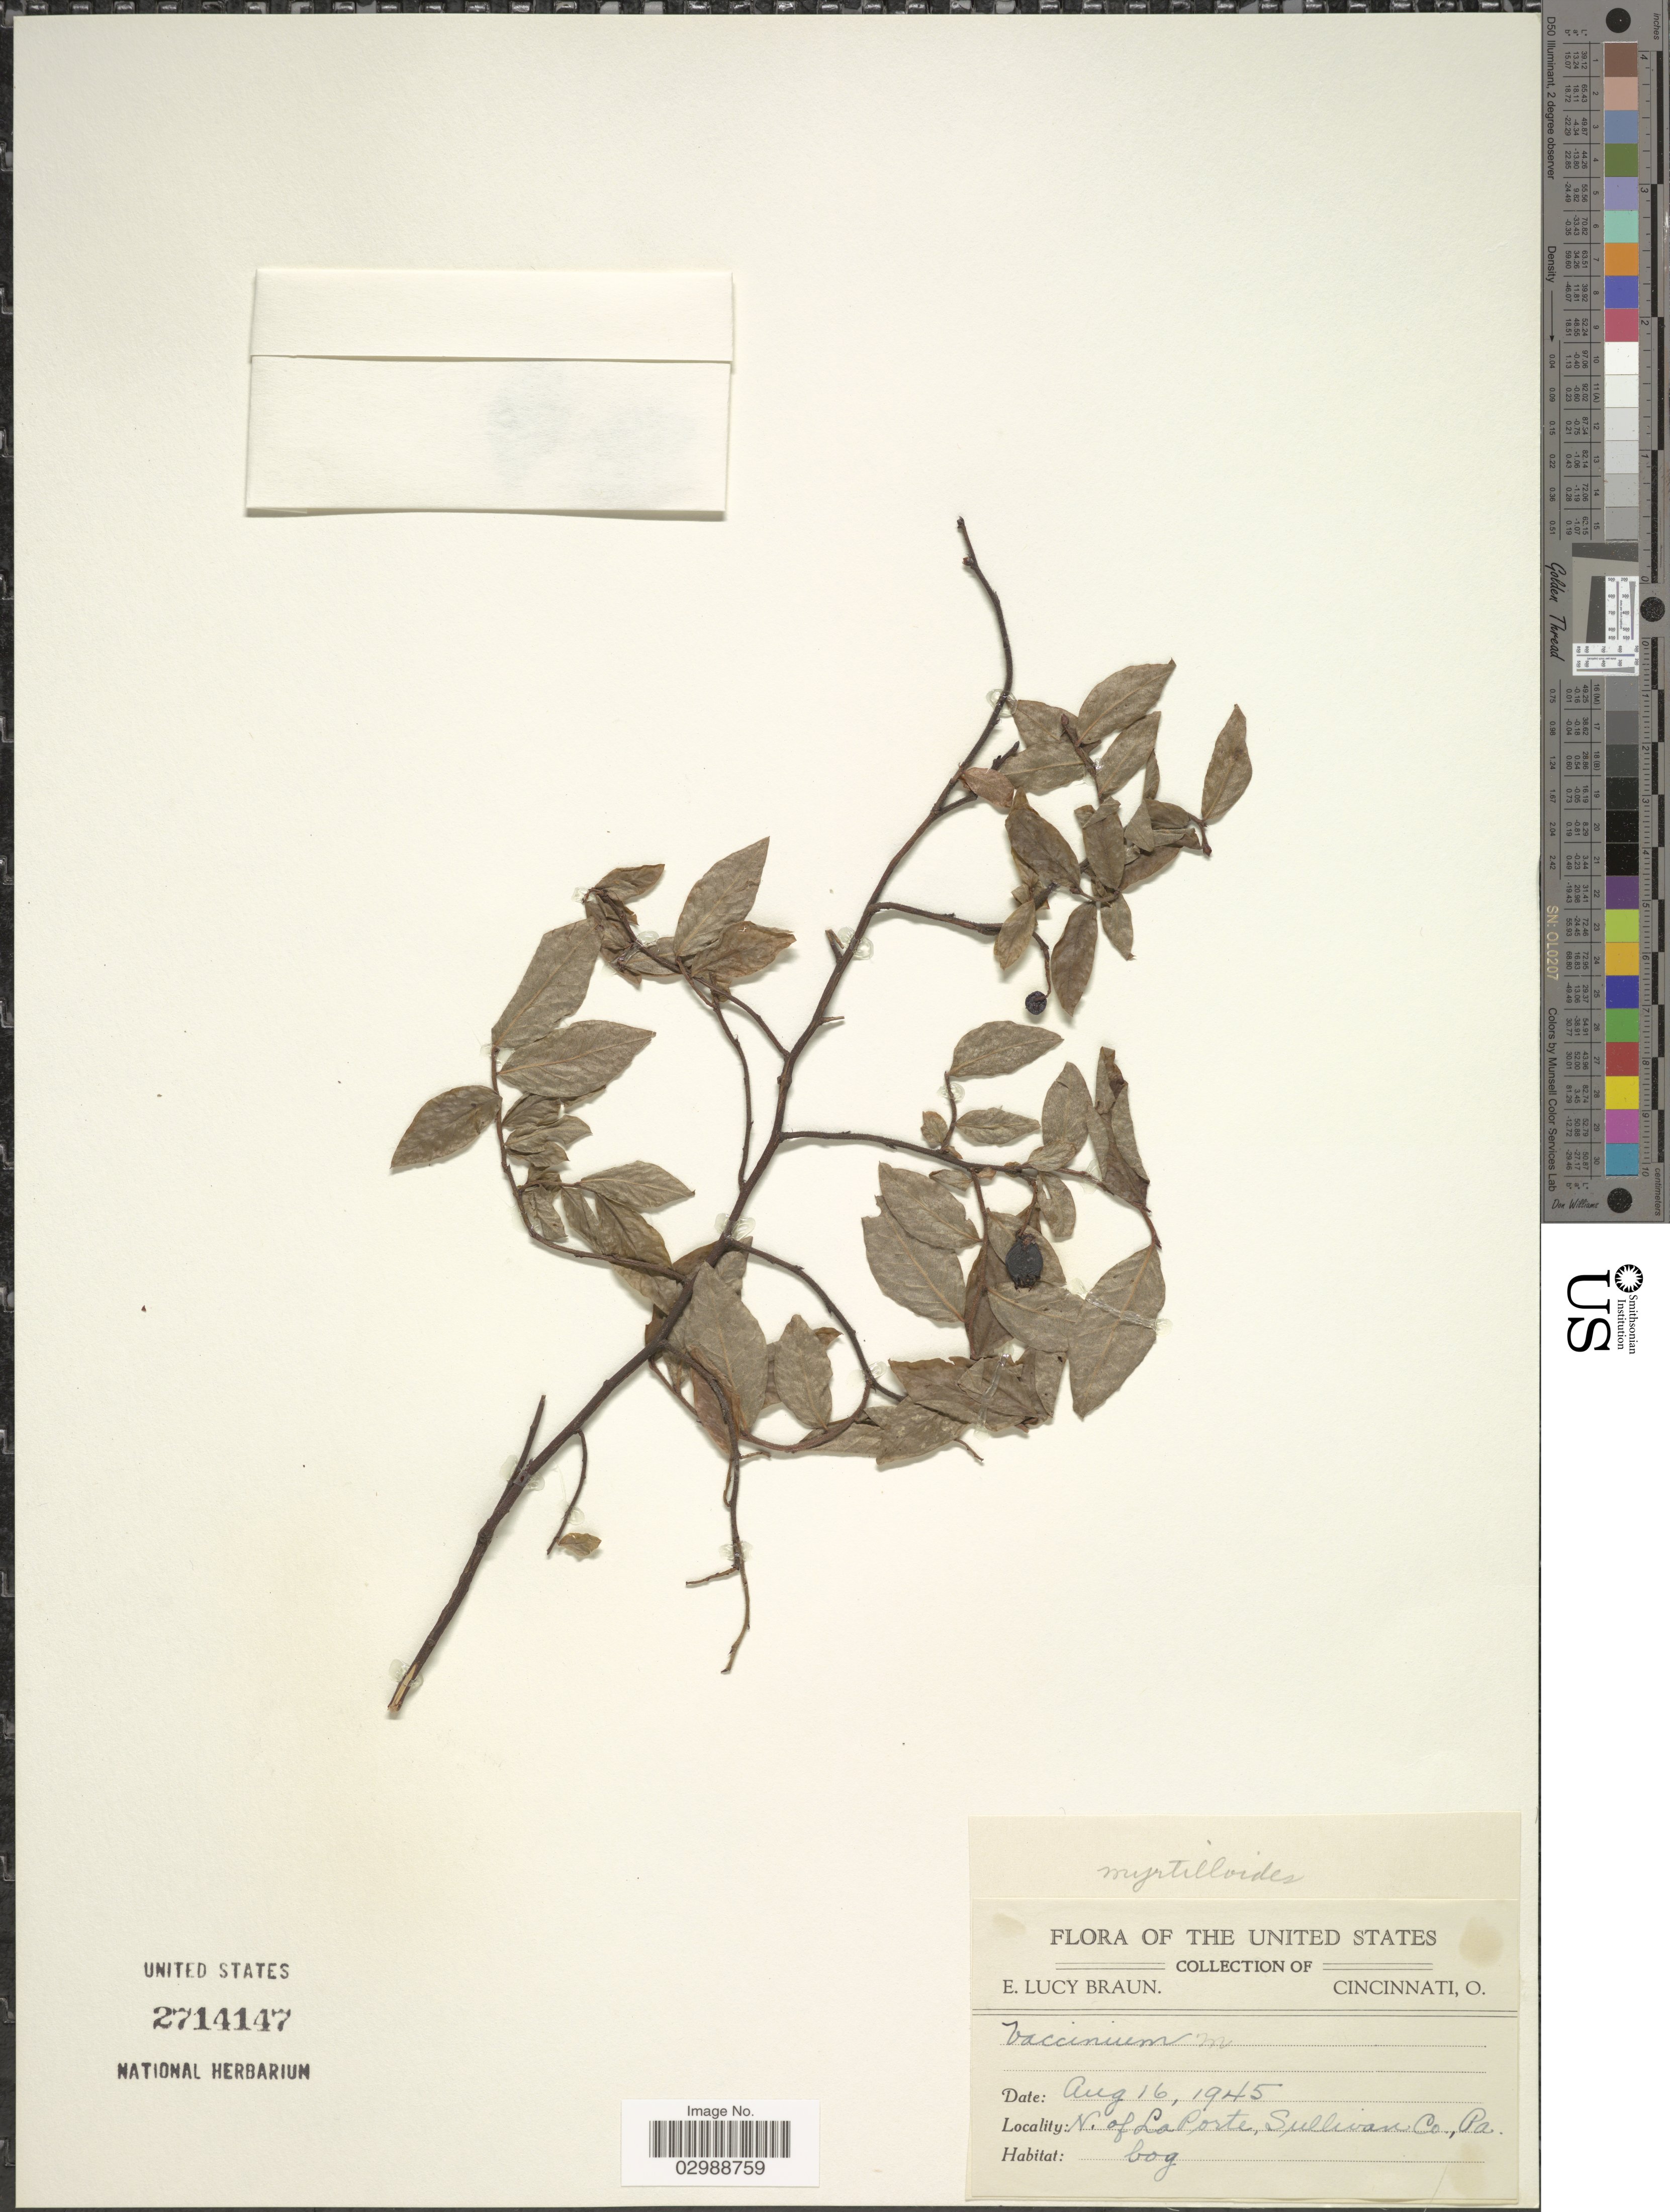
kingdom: Plantae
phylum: Tracheophyta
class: Magnoliopsida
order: Ericales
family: Ericaceae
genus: Vaccinium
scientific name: Vaccinium myrtilloides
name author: Michx.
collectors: E. L. Braun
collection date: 1945-08-16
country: United States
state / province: Pennsylvania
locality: N. of La Porte, Sullivan Co.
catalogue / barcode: US 2714147